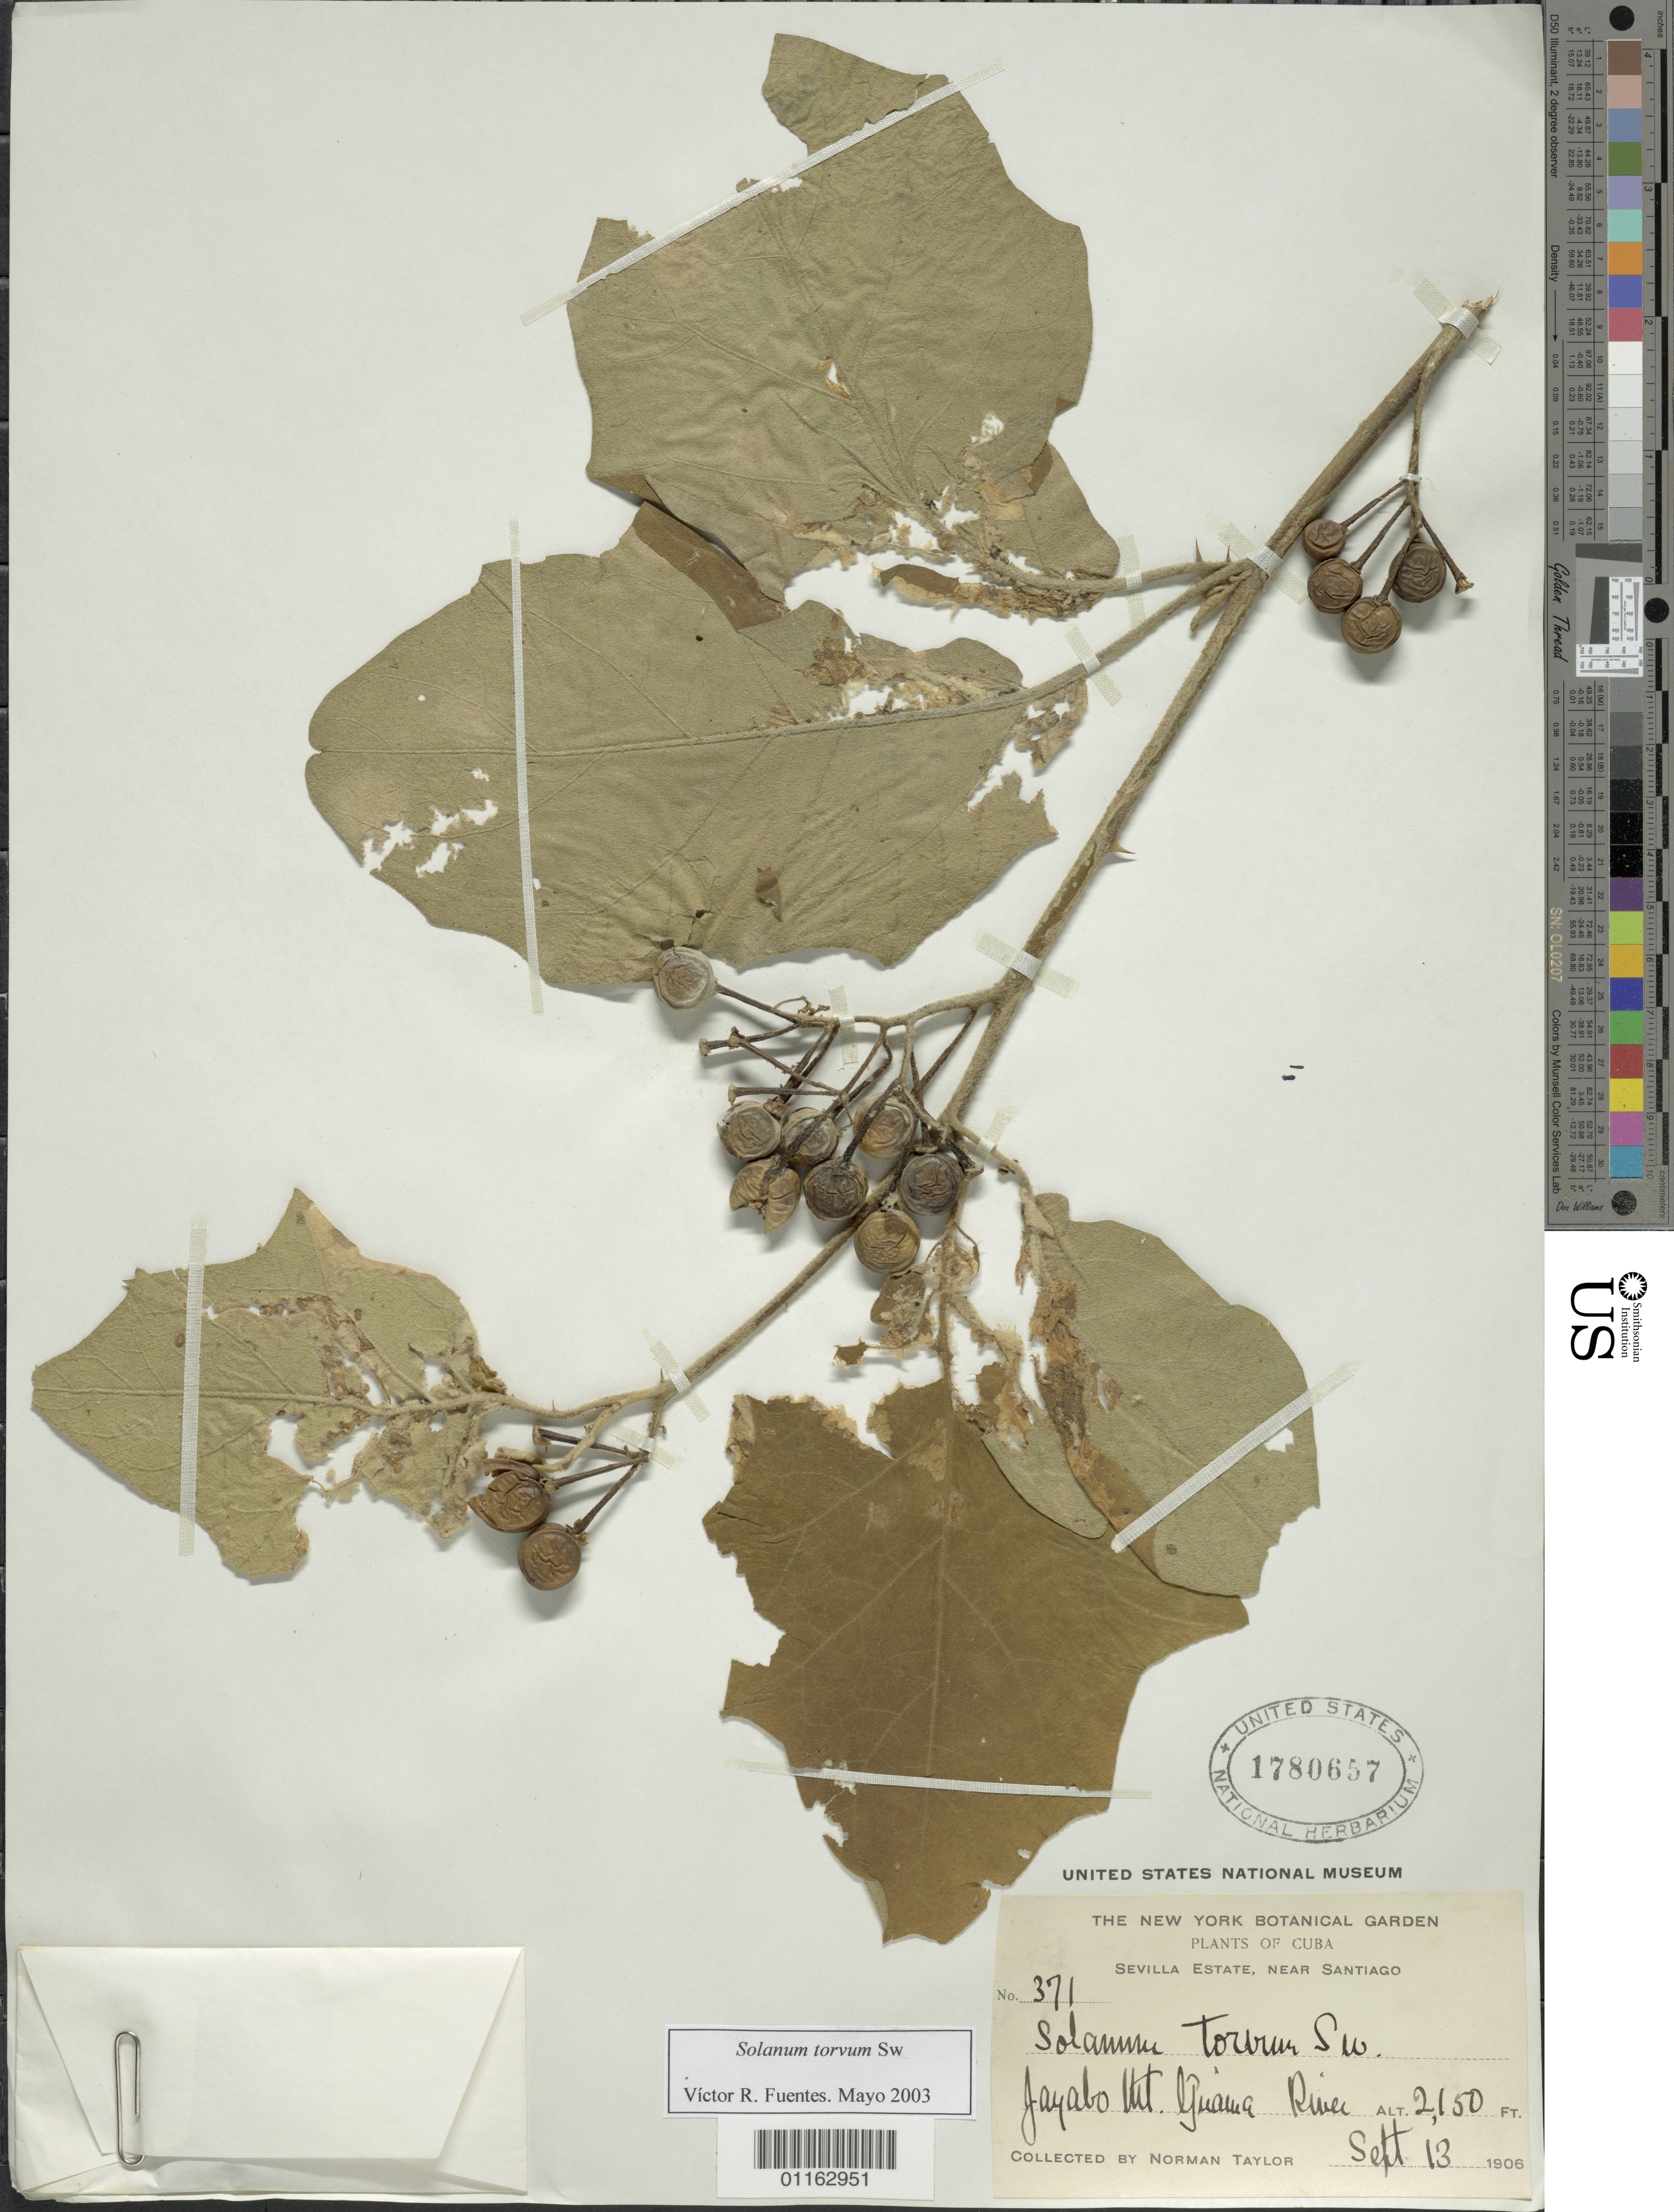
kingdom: Plantae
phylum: Tracheophyta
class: Magnoliopsida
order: Solanales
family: Solanaceae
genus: Solanum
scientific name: Solanum torvum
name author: Sw.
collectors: N. Taylor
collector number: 371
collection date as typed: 13 Sep 1906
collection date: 1906-09-13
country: Cuba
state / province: Santiago de Cuba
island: Cuba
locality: Jaybo Mt. Guania River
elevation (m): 655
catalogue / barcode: US 1780657